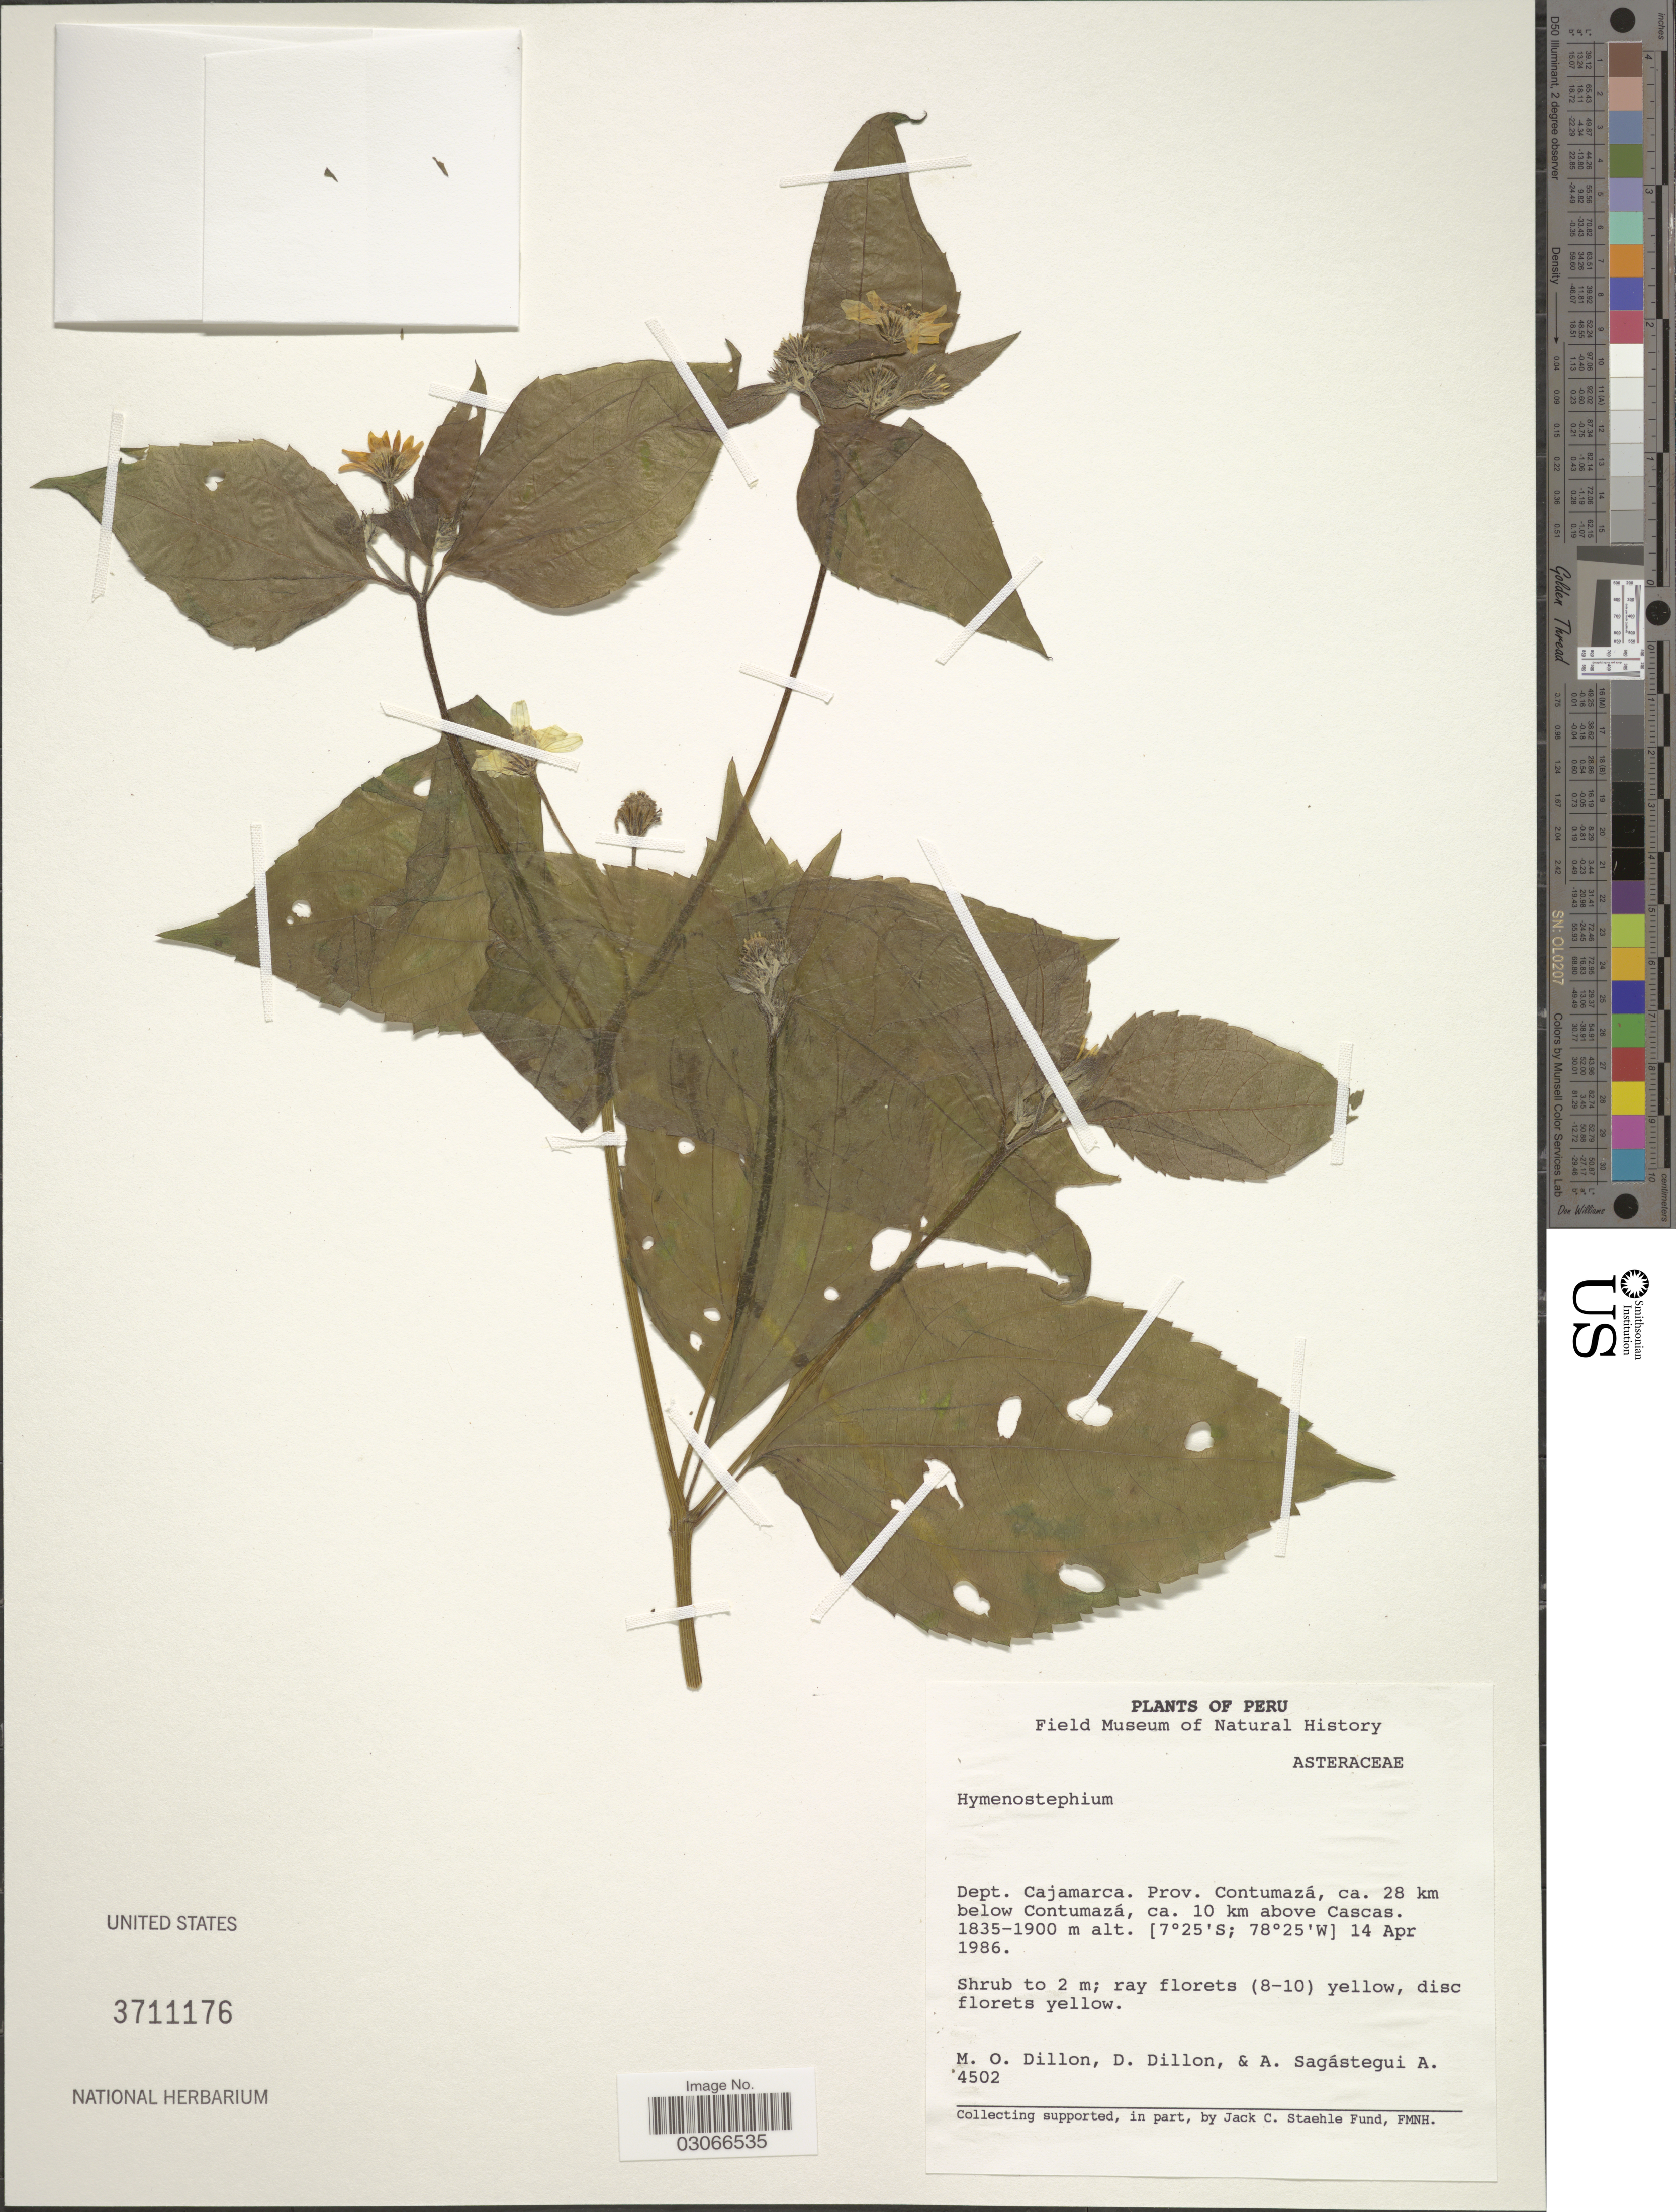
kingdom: Plantae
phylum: Tracheophyta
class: Magnoliopsida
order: Asterales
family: Asteraceae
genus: Hymenostephium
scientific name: Hymenostephium sp.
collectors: M. O. Dillon, D. Dillon & A. Sagástegui A.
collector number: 4502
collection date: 1986-04-14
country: Peru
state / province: Cajamarca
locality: Dept. Cajamarca Prov. Contumazá, ca. 28 km below Contumazá, ca. 10 km above Cascas.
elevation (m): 1835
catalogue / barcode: US 3711176